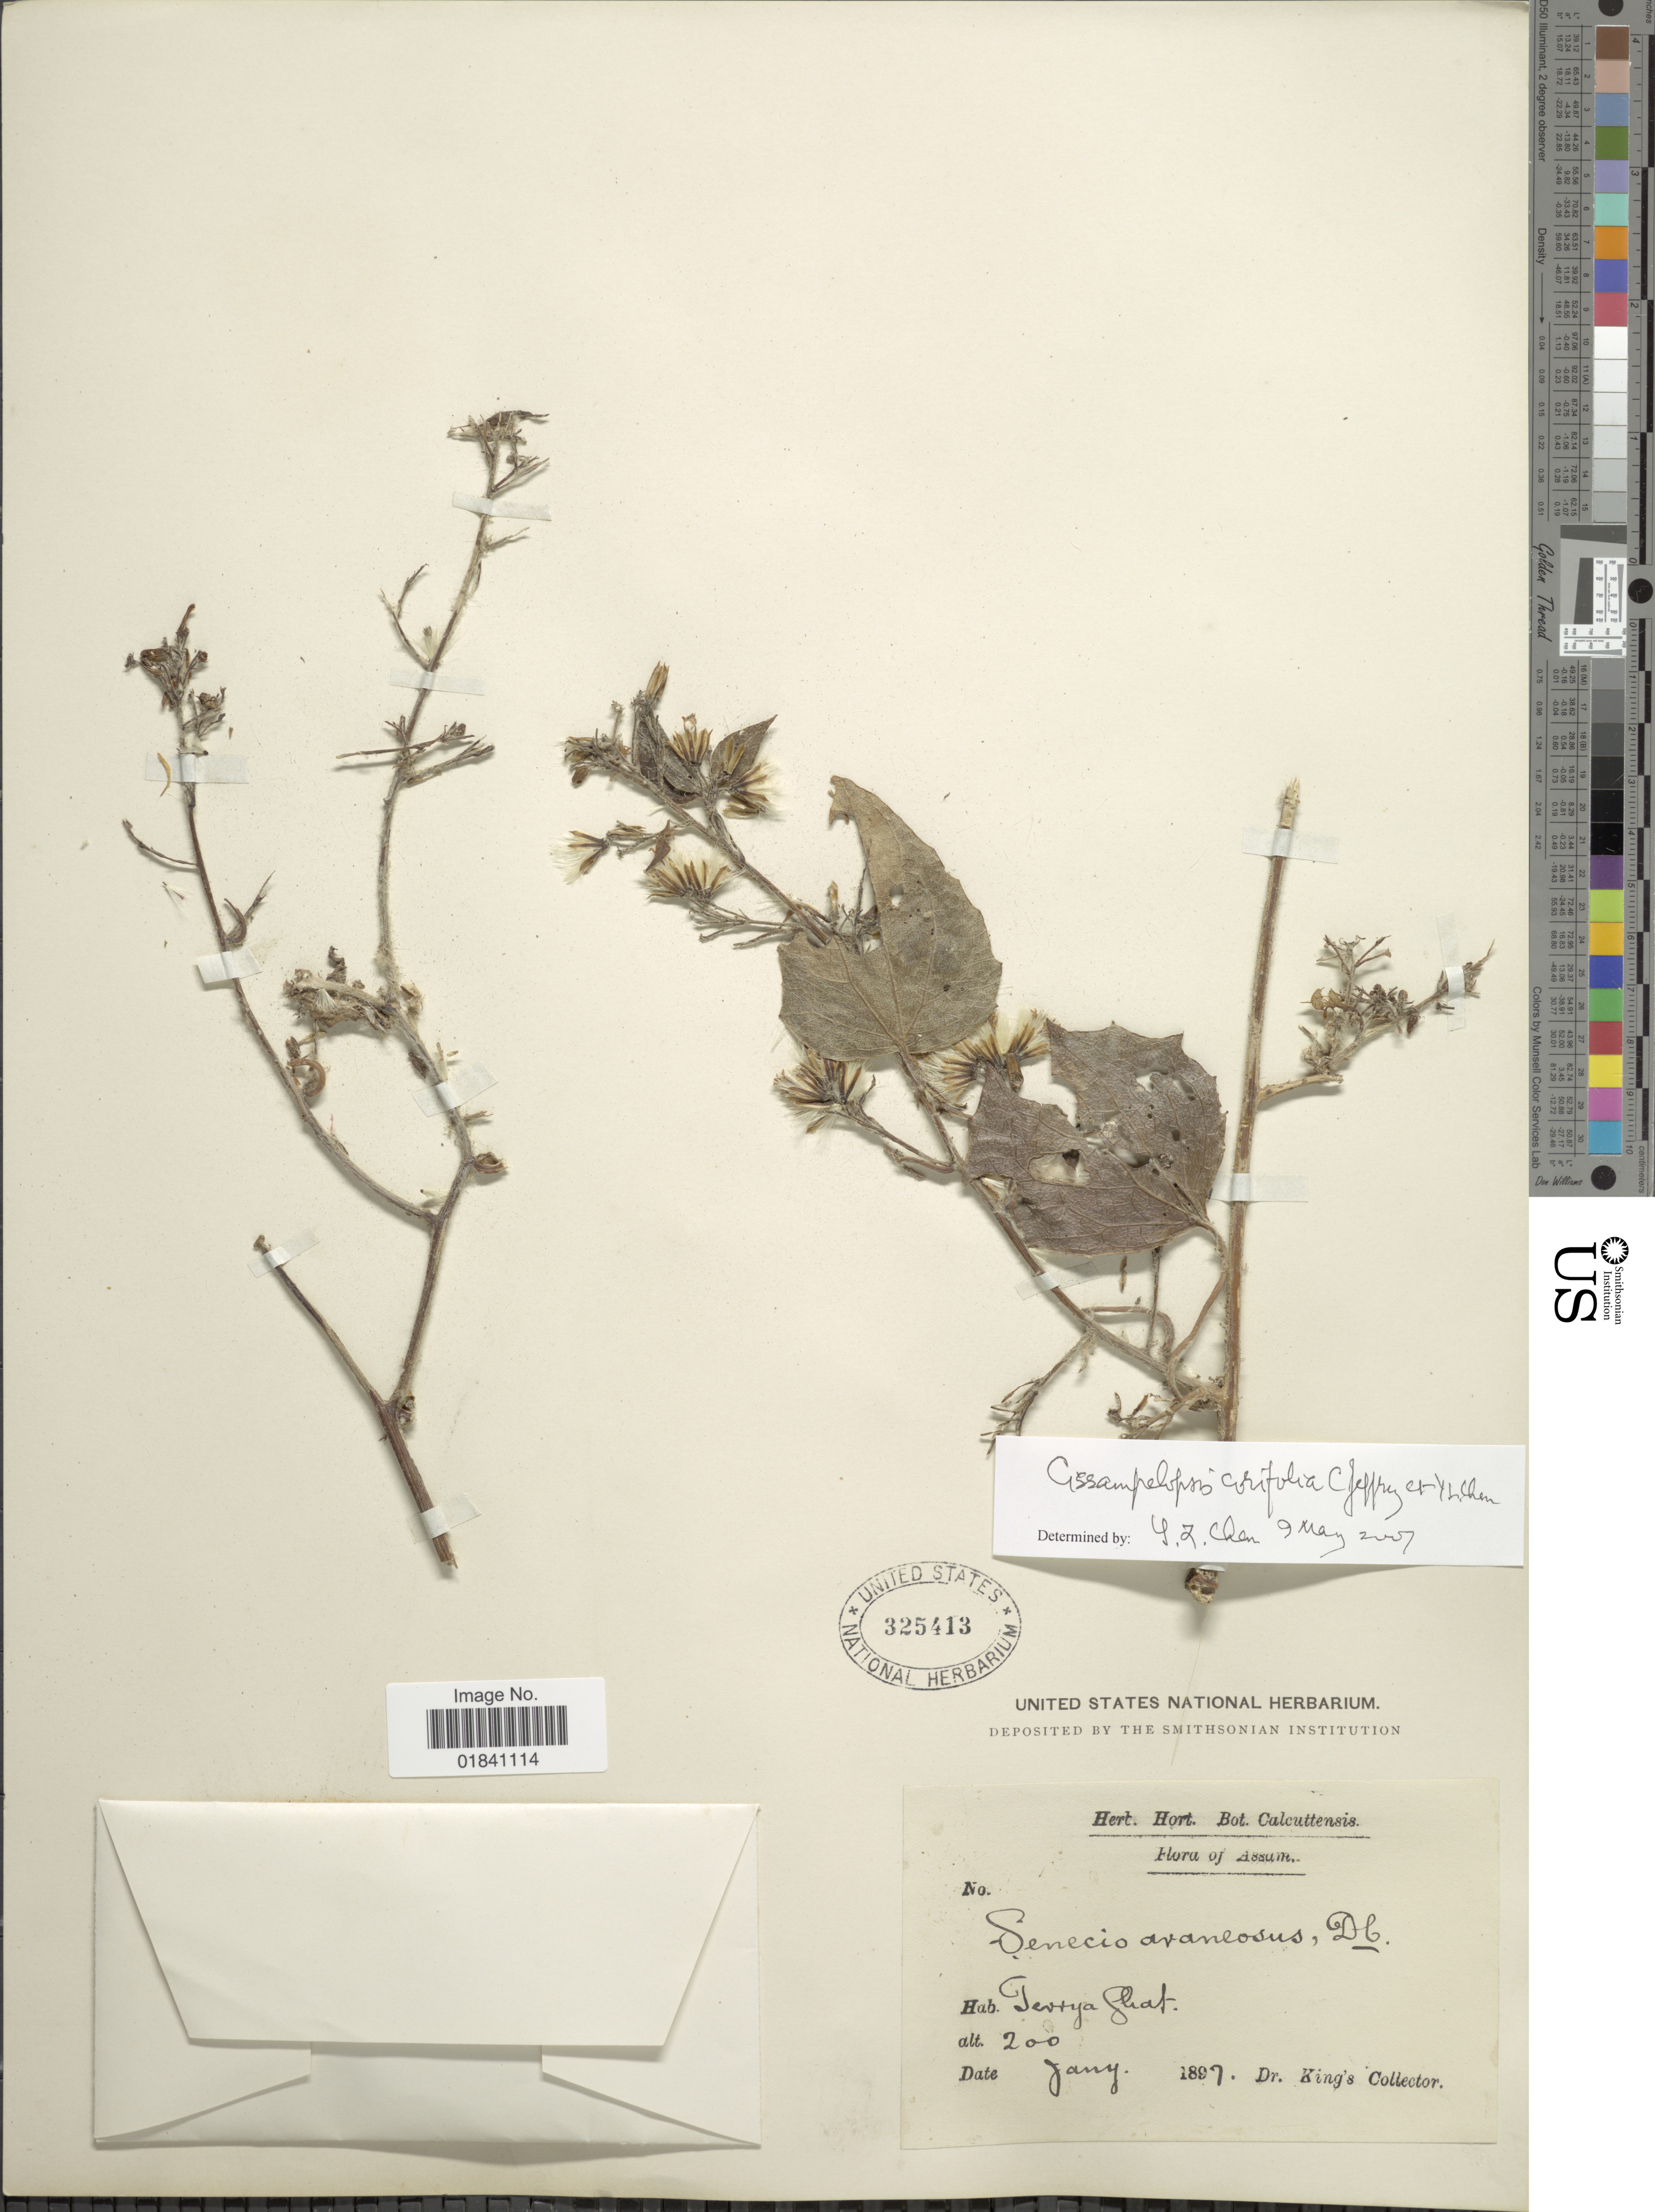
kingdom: Plantae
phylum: Tracheophyta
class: Magnoliopsida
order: Asterales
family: Asteraceae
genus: Cissampelopsis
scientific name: Cissampelopsis corifolia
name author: C. Jeffrey & Y.L. Chen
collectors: Dr. King's collector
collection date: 1897-01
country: India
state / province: Assam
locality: Terrya Ghat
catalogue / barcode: US 325413